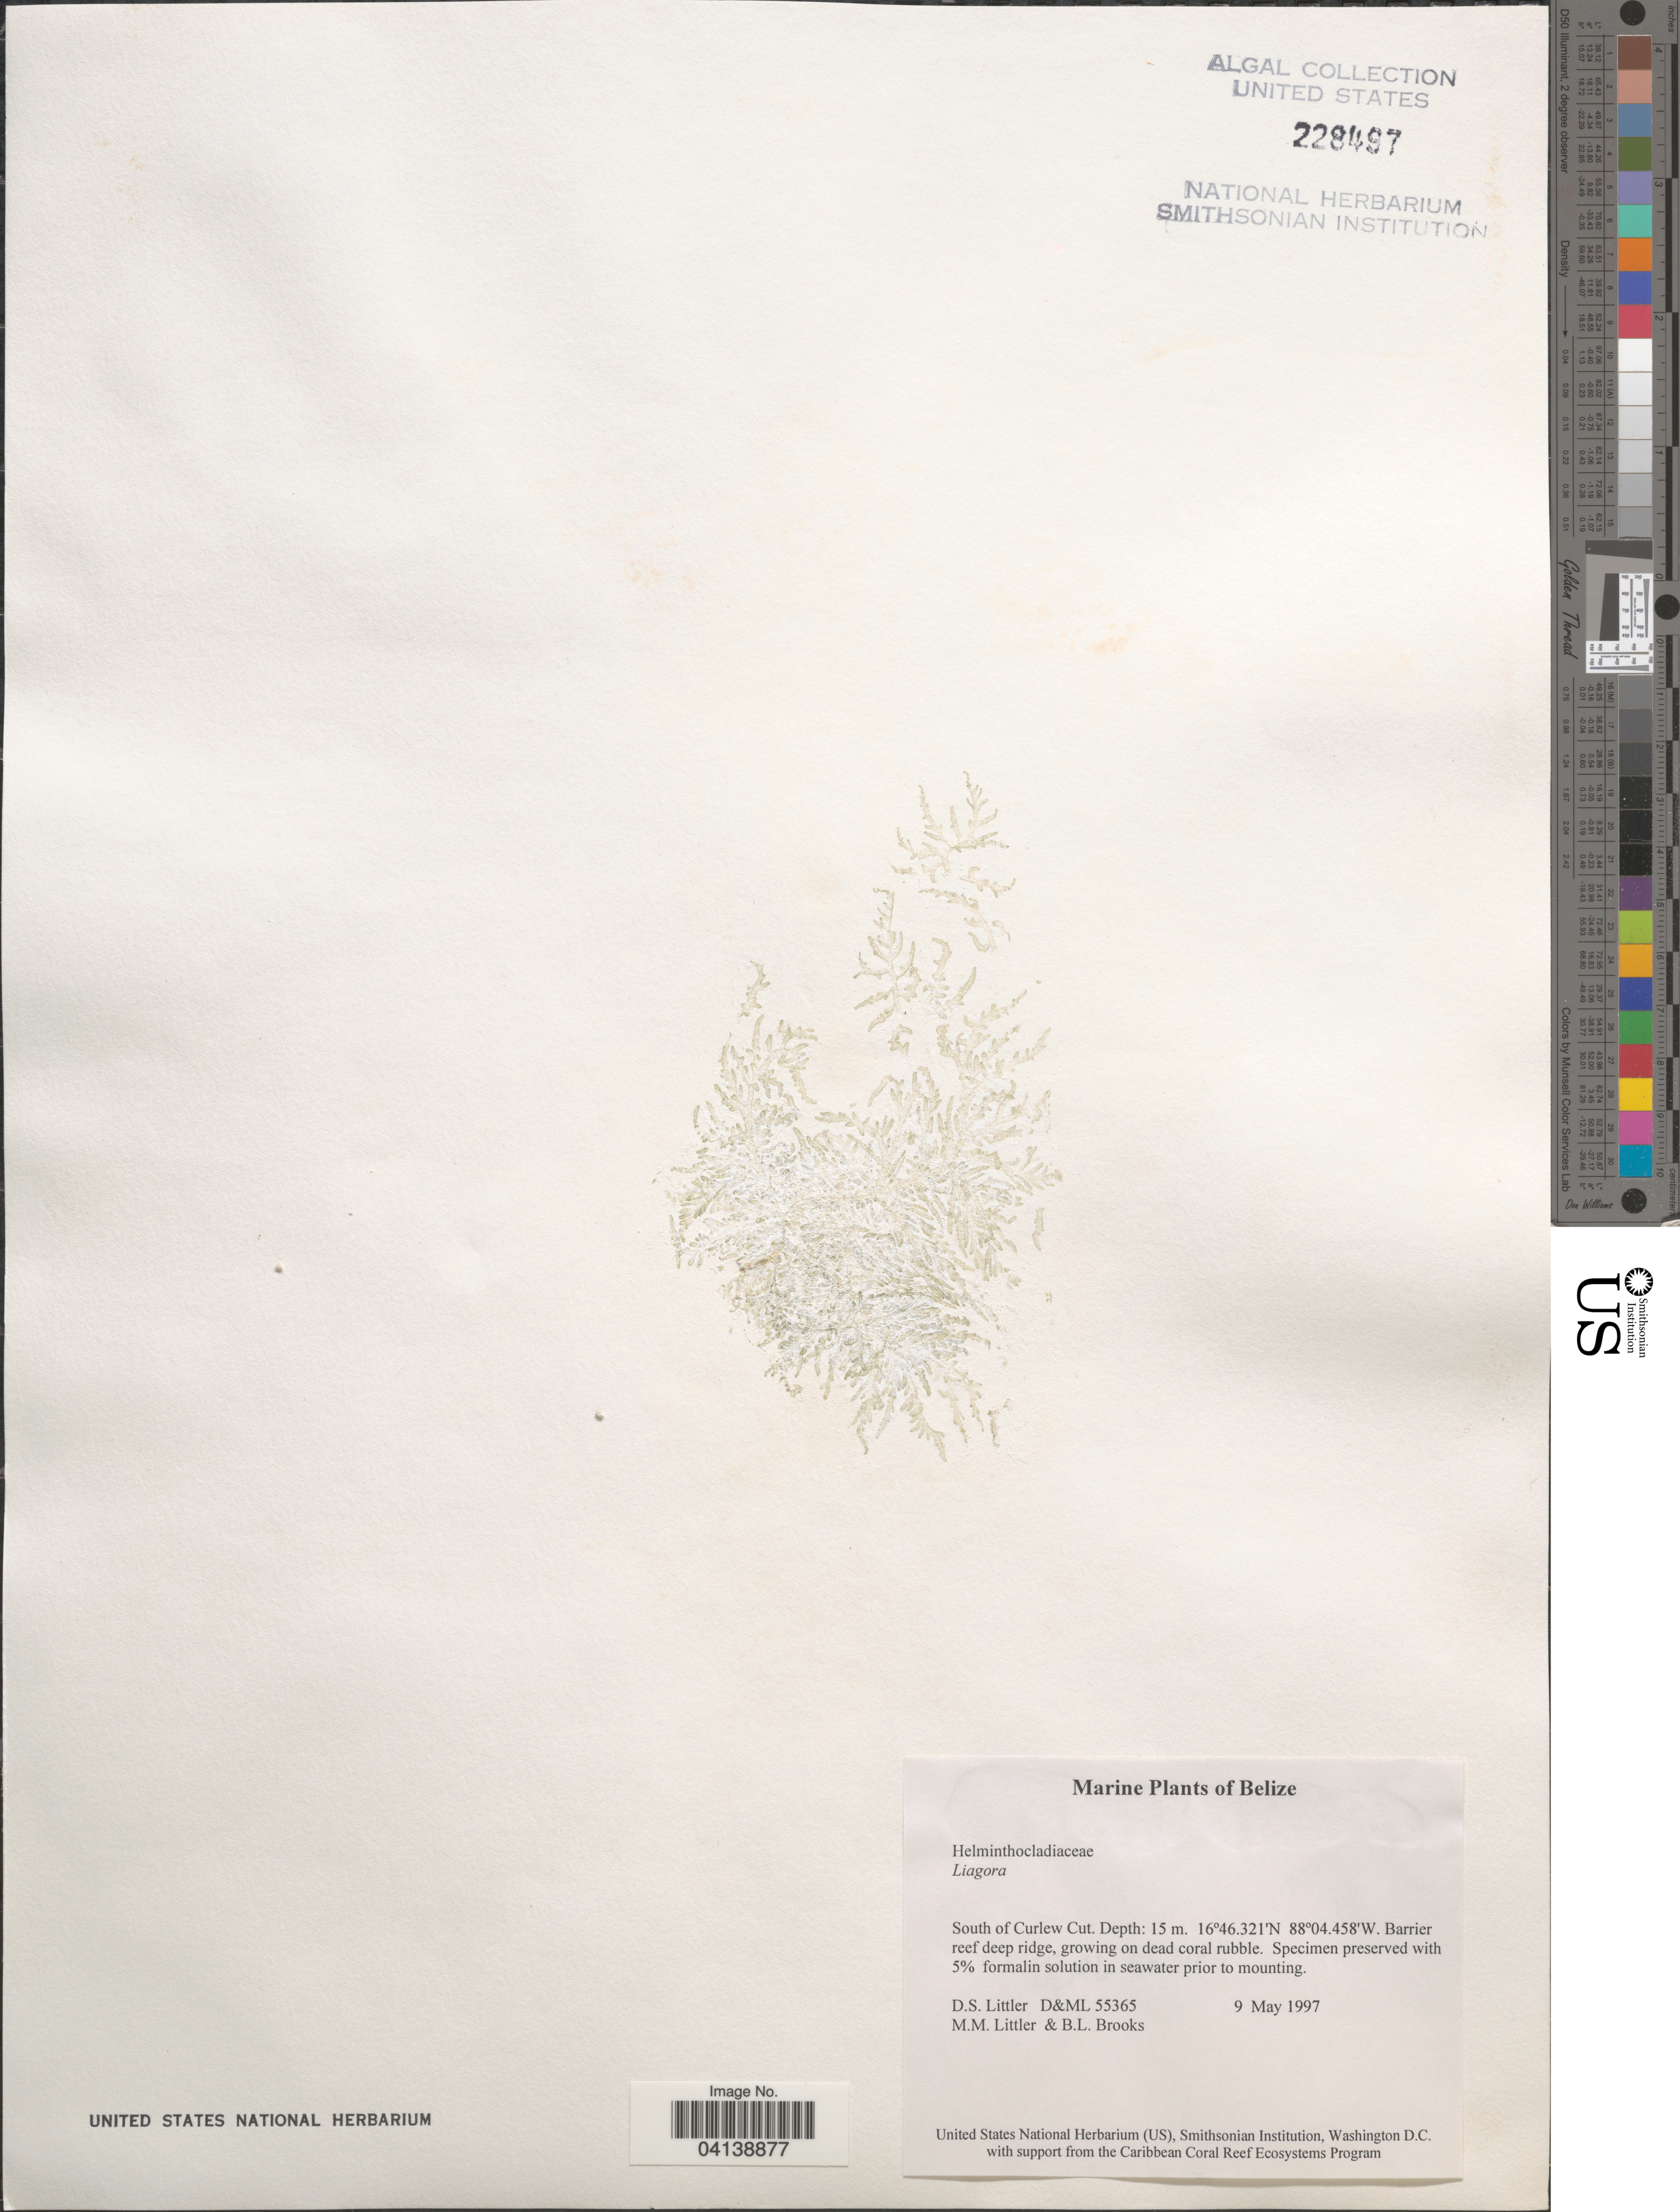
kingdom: Plantae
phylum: Rhodophyta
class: Florideophyceae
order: Nemaliales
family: Liagoraceae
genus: Liagora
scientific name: Liagora sp.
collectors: D. S. Littler & B. Brooks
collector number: D&ML55365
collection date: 1997-05-09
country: Belize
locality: South of Curlew Cut. Barrier reef deep ridge, growing on coral rubble.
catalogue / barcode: US 228497